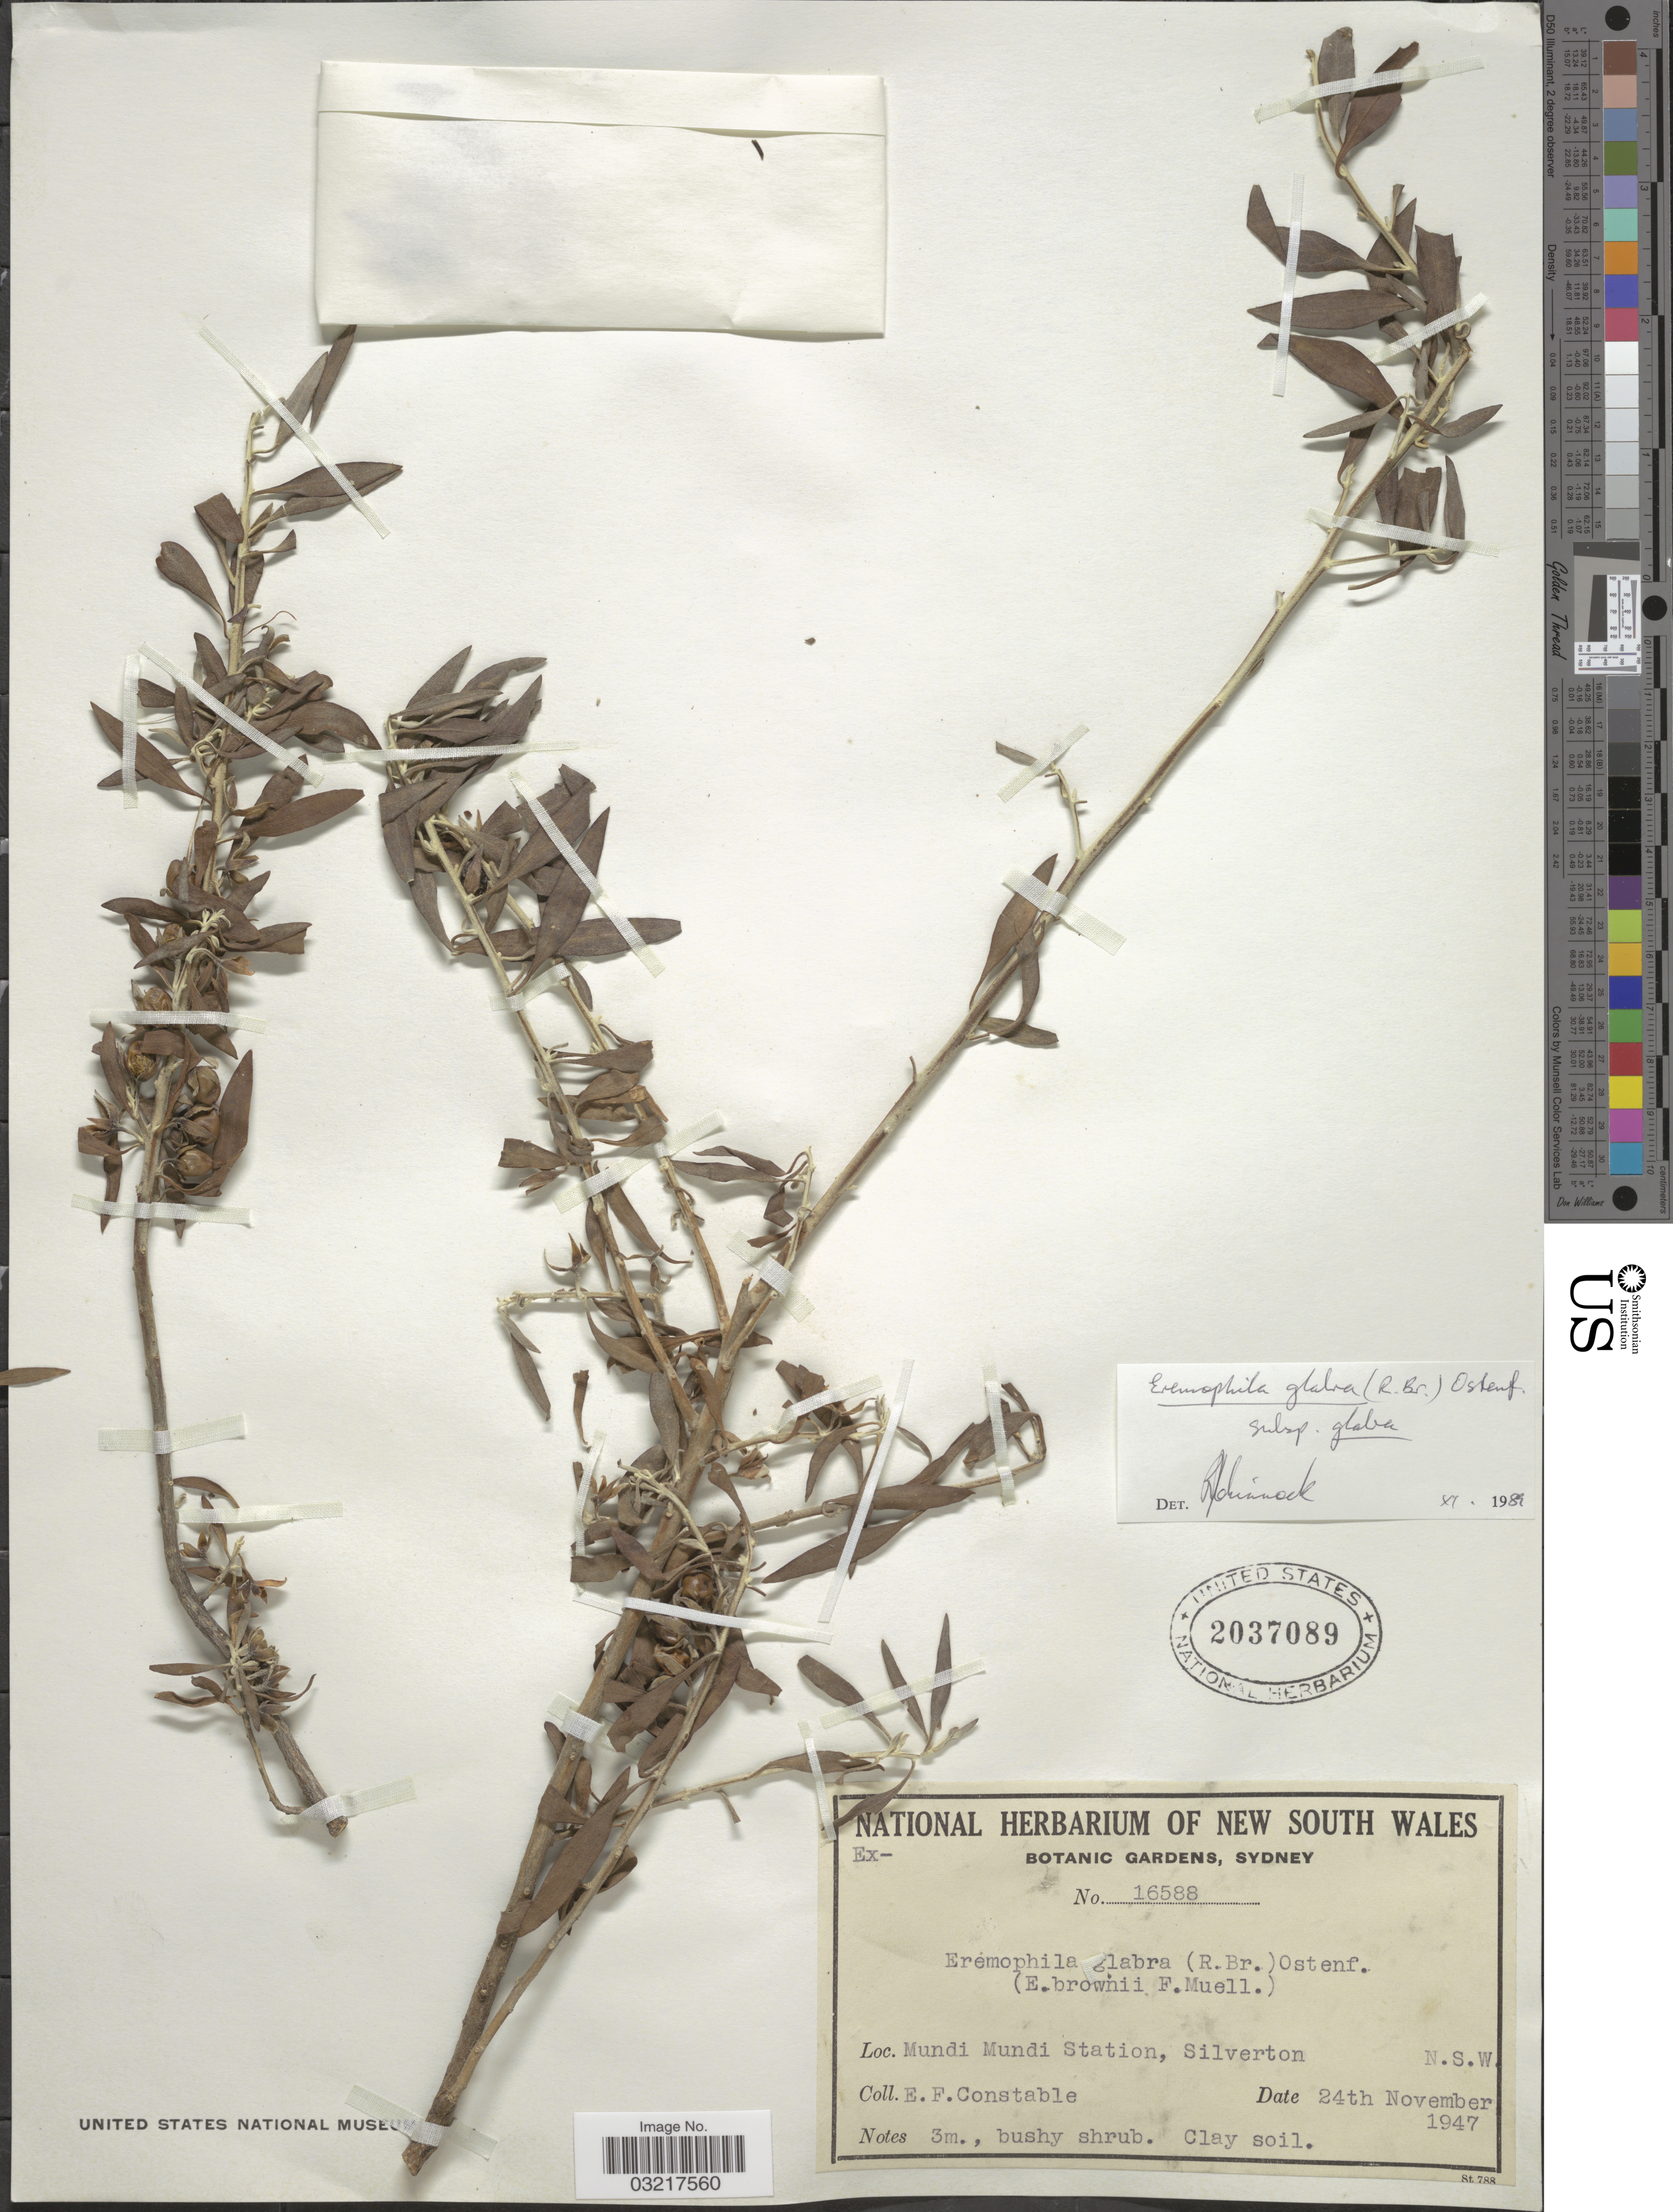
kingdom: Plantae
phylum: Tracheophyta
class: Magnoliopsida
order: Lamiales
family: Scrophulariaceae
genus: Eremophila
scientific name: Eremophila glabra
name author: (R. Br.) Ostenf.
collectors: E. F. Constable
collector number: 16588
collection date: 1947-11-24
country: Australia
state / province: New South Wales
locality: Mundi Mundi Station, Silverton. N.S.W.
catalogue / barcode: US 2037089